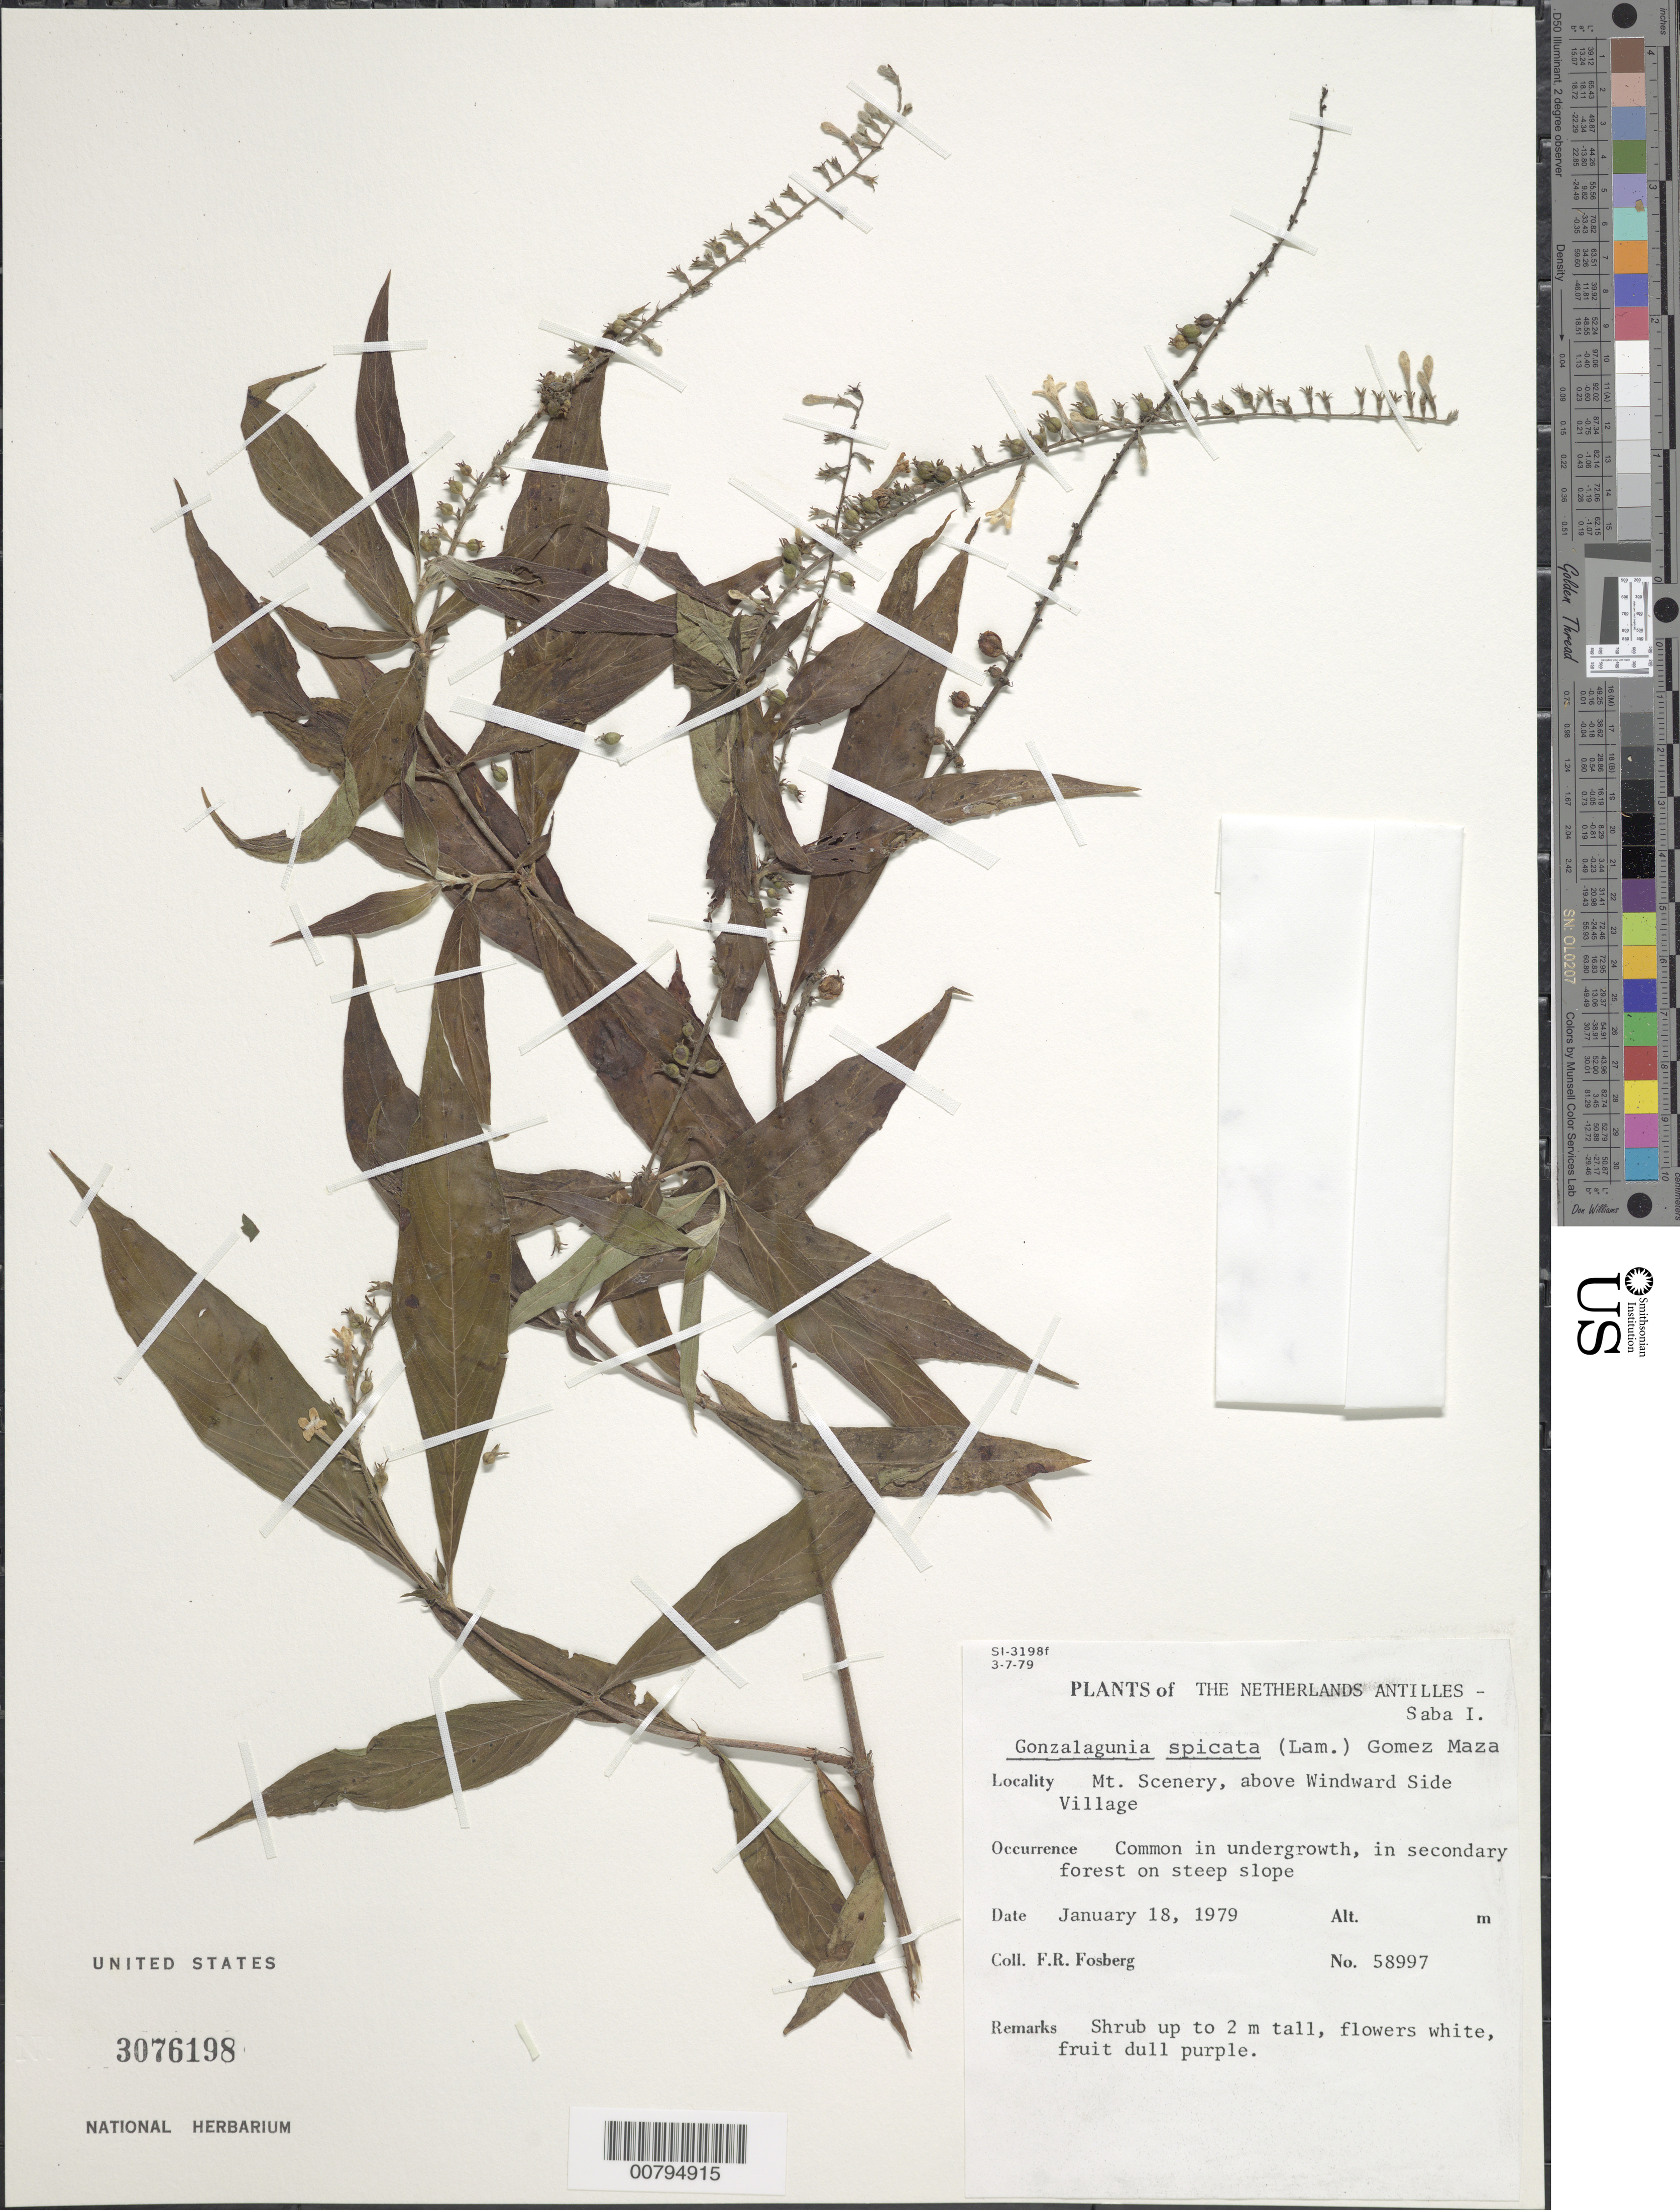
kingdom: Plantae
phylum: Tracheophyta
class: Magnoliopsida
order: Gentianales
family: Rubiaceae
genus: Gonzalagunia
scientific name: Gonzalagunia hirsuta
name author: Schum.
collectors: F. R. Fosberg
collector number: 58997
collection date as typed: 18 Jan 1979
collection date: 1979-01-18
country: Netherlands Antilles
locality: Mt. Scenery, above windward side village. Saba I.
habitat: In undergrowth in secondary forest on steep slope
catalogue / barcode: US 3076198